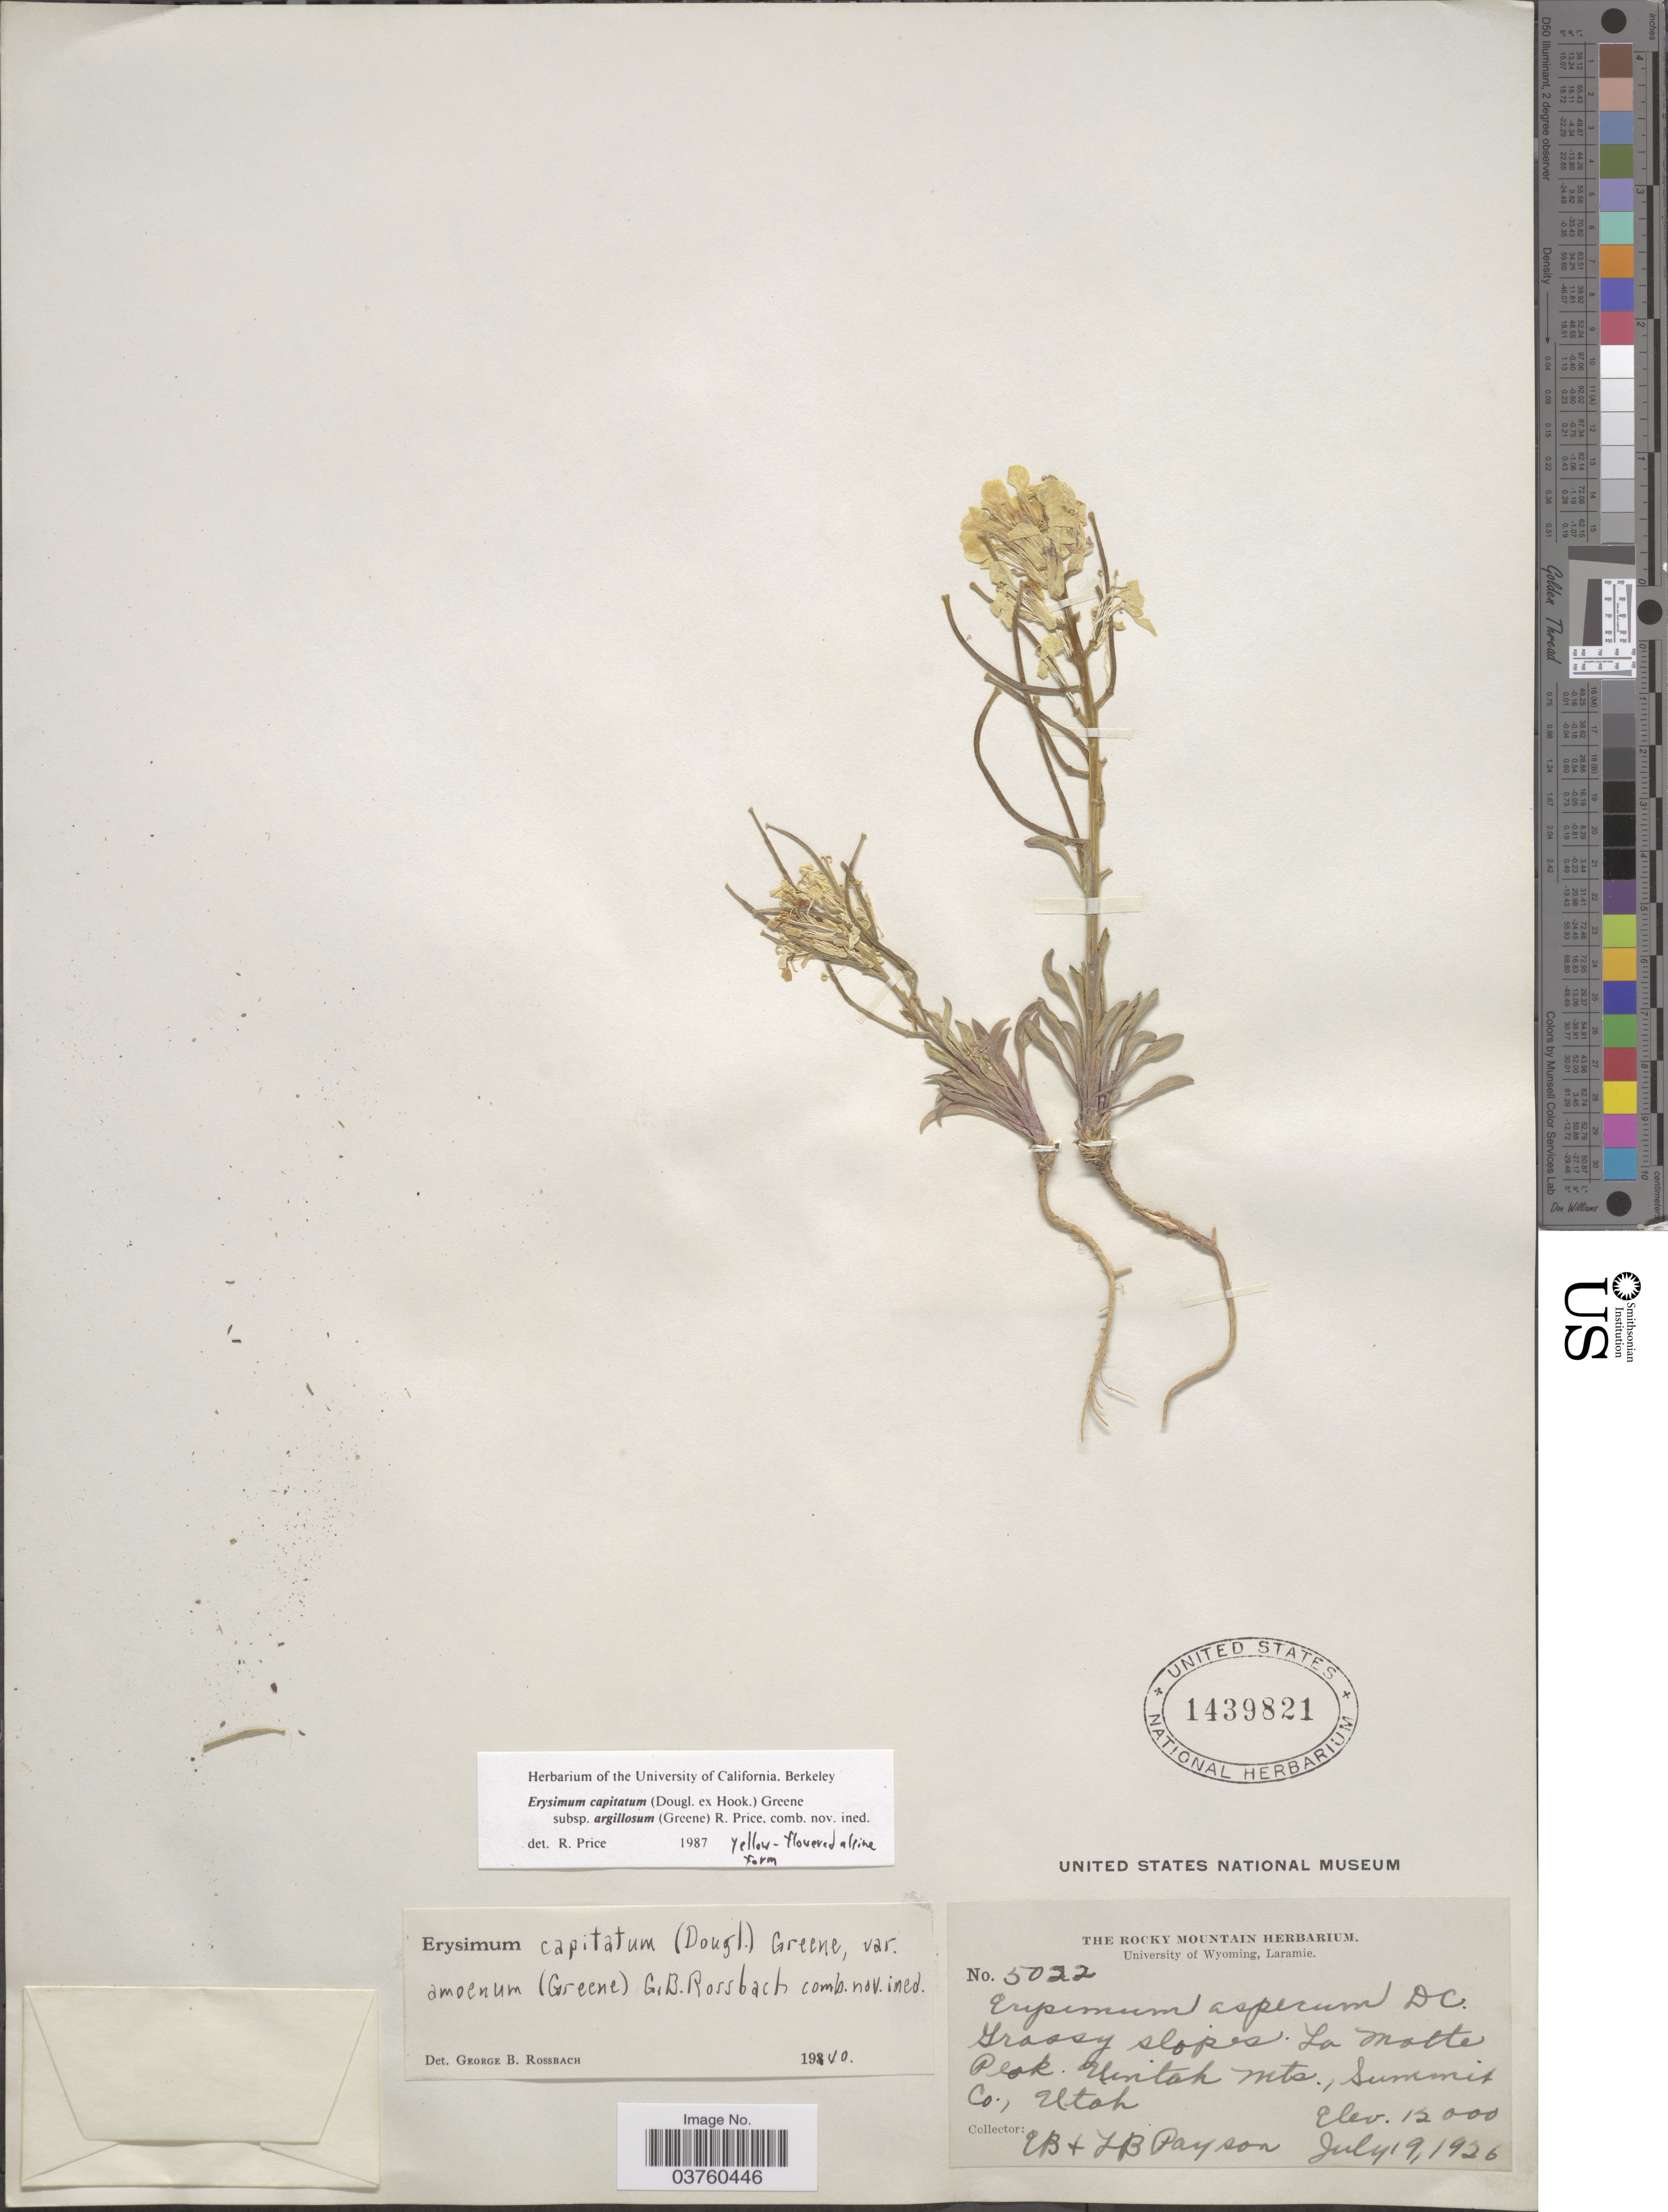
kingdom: Plantae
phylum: Tracheophyta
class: Magnoliopsida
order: Brassicales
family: Brassicaceae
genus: Erysimum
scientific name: Erysimum capitatum subsp. argillosum (Greene) R.A. Price comb. nov. ined.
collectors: E. B. Payson & L. Payson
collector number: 5022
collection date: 1926-07-19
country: United States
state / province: Utah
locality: La Motte Peak. Uintah Mts., Summit Co.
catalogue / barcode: US 1439821